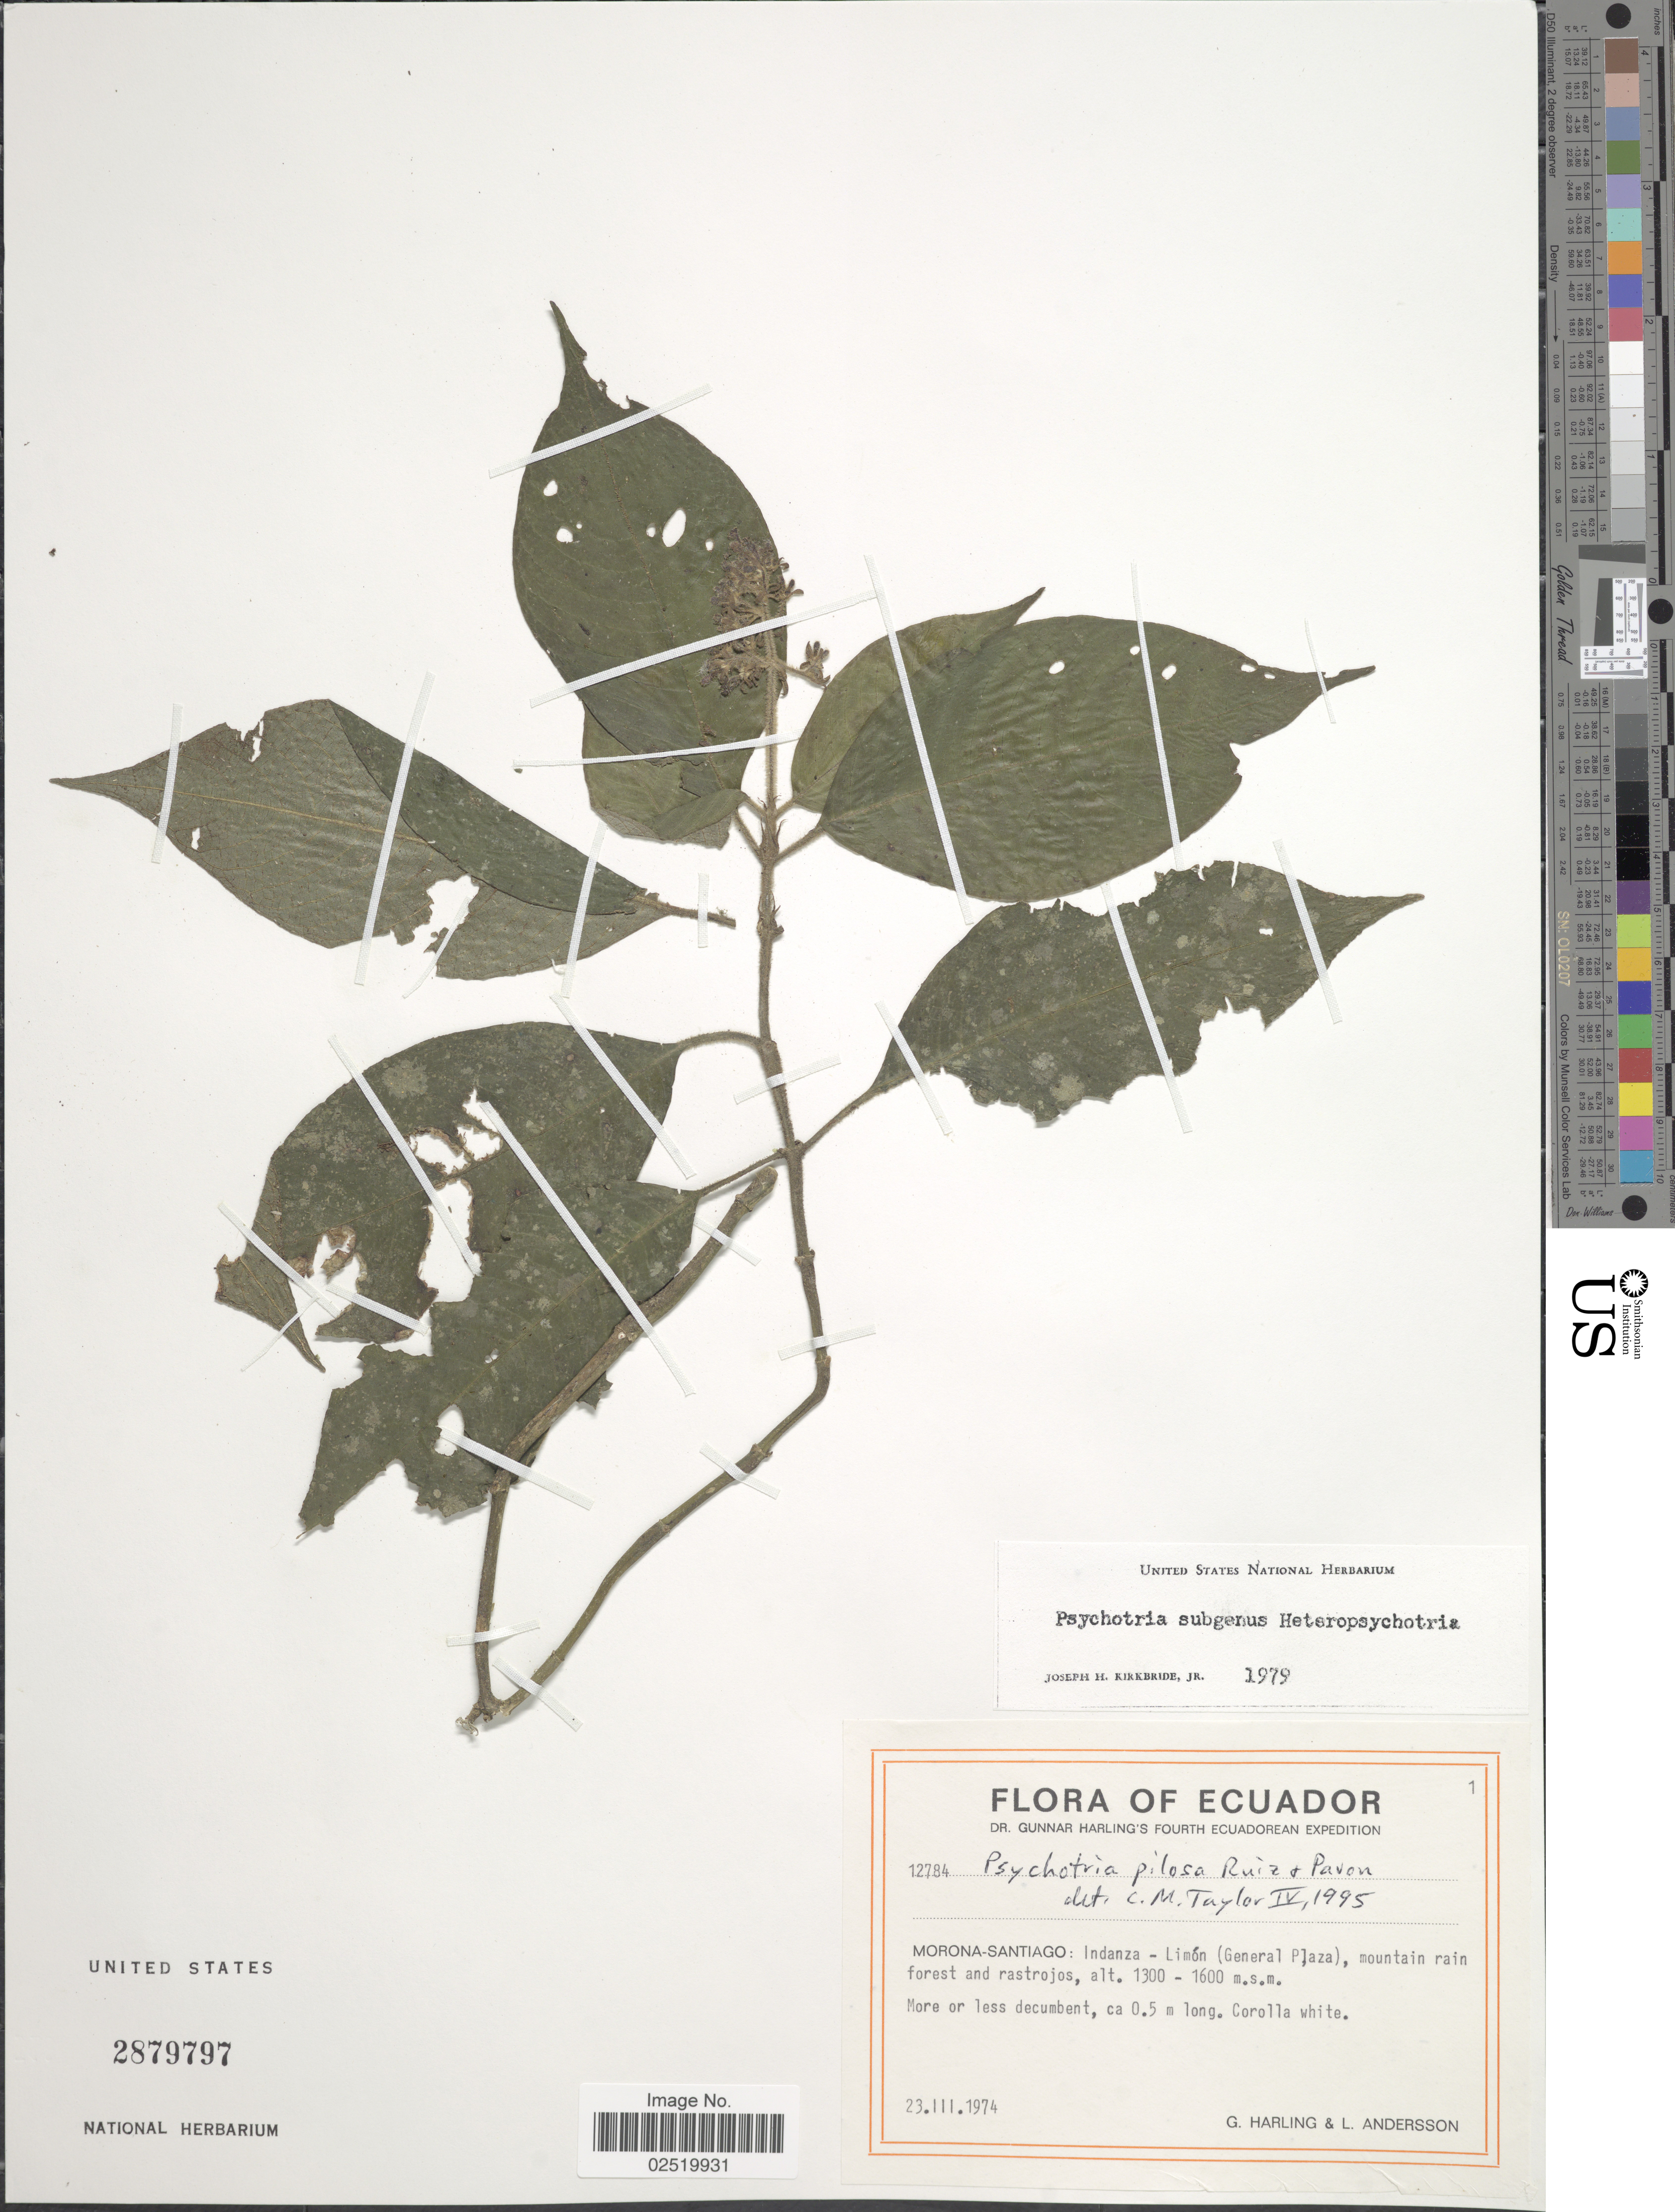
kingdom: Plantae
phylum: Tracheophyta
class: Magnoliopsida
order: Gentianales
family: Rubiaceae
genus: Psychotria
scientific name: Psychotria pilosa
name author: Ruiz & Pav.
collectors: G. Harling & L. Andersson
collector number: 12784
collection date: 1974-03-23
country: Ecuador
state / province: Morona-Santiago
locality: Indanza - Limon (General Plaza), mountain rain forest and rastrojos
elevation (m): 1300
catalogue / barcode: US 2879797